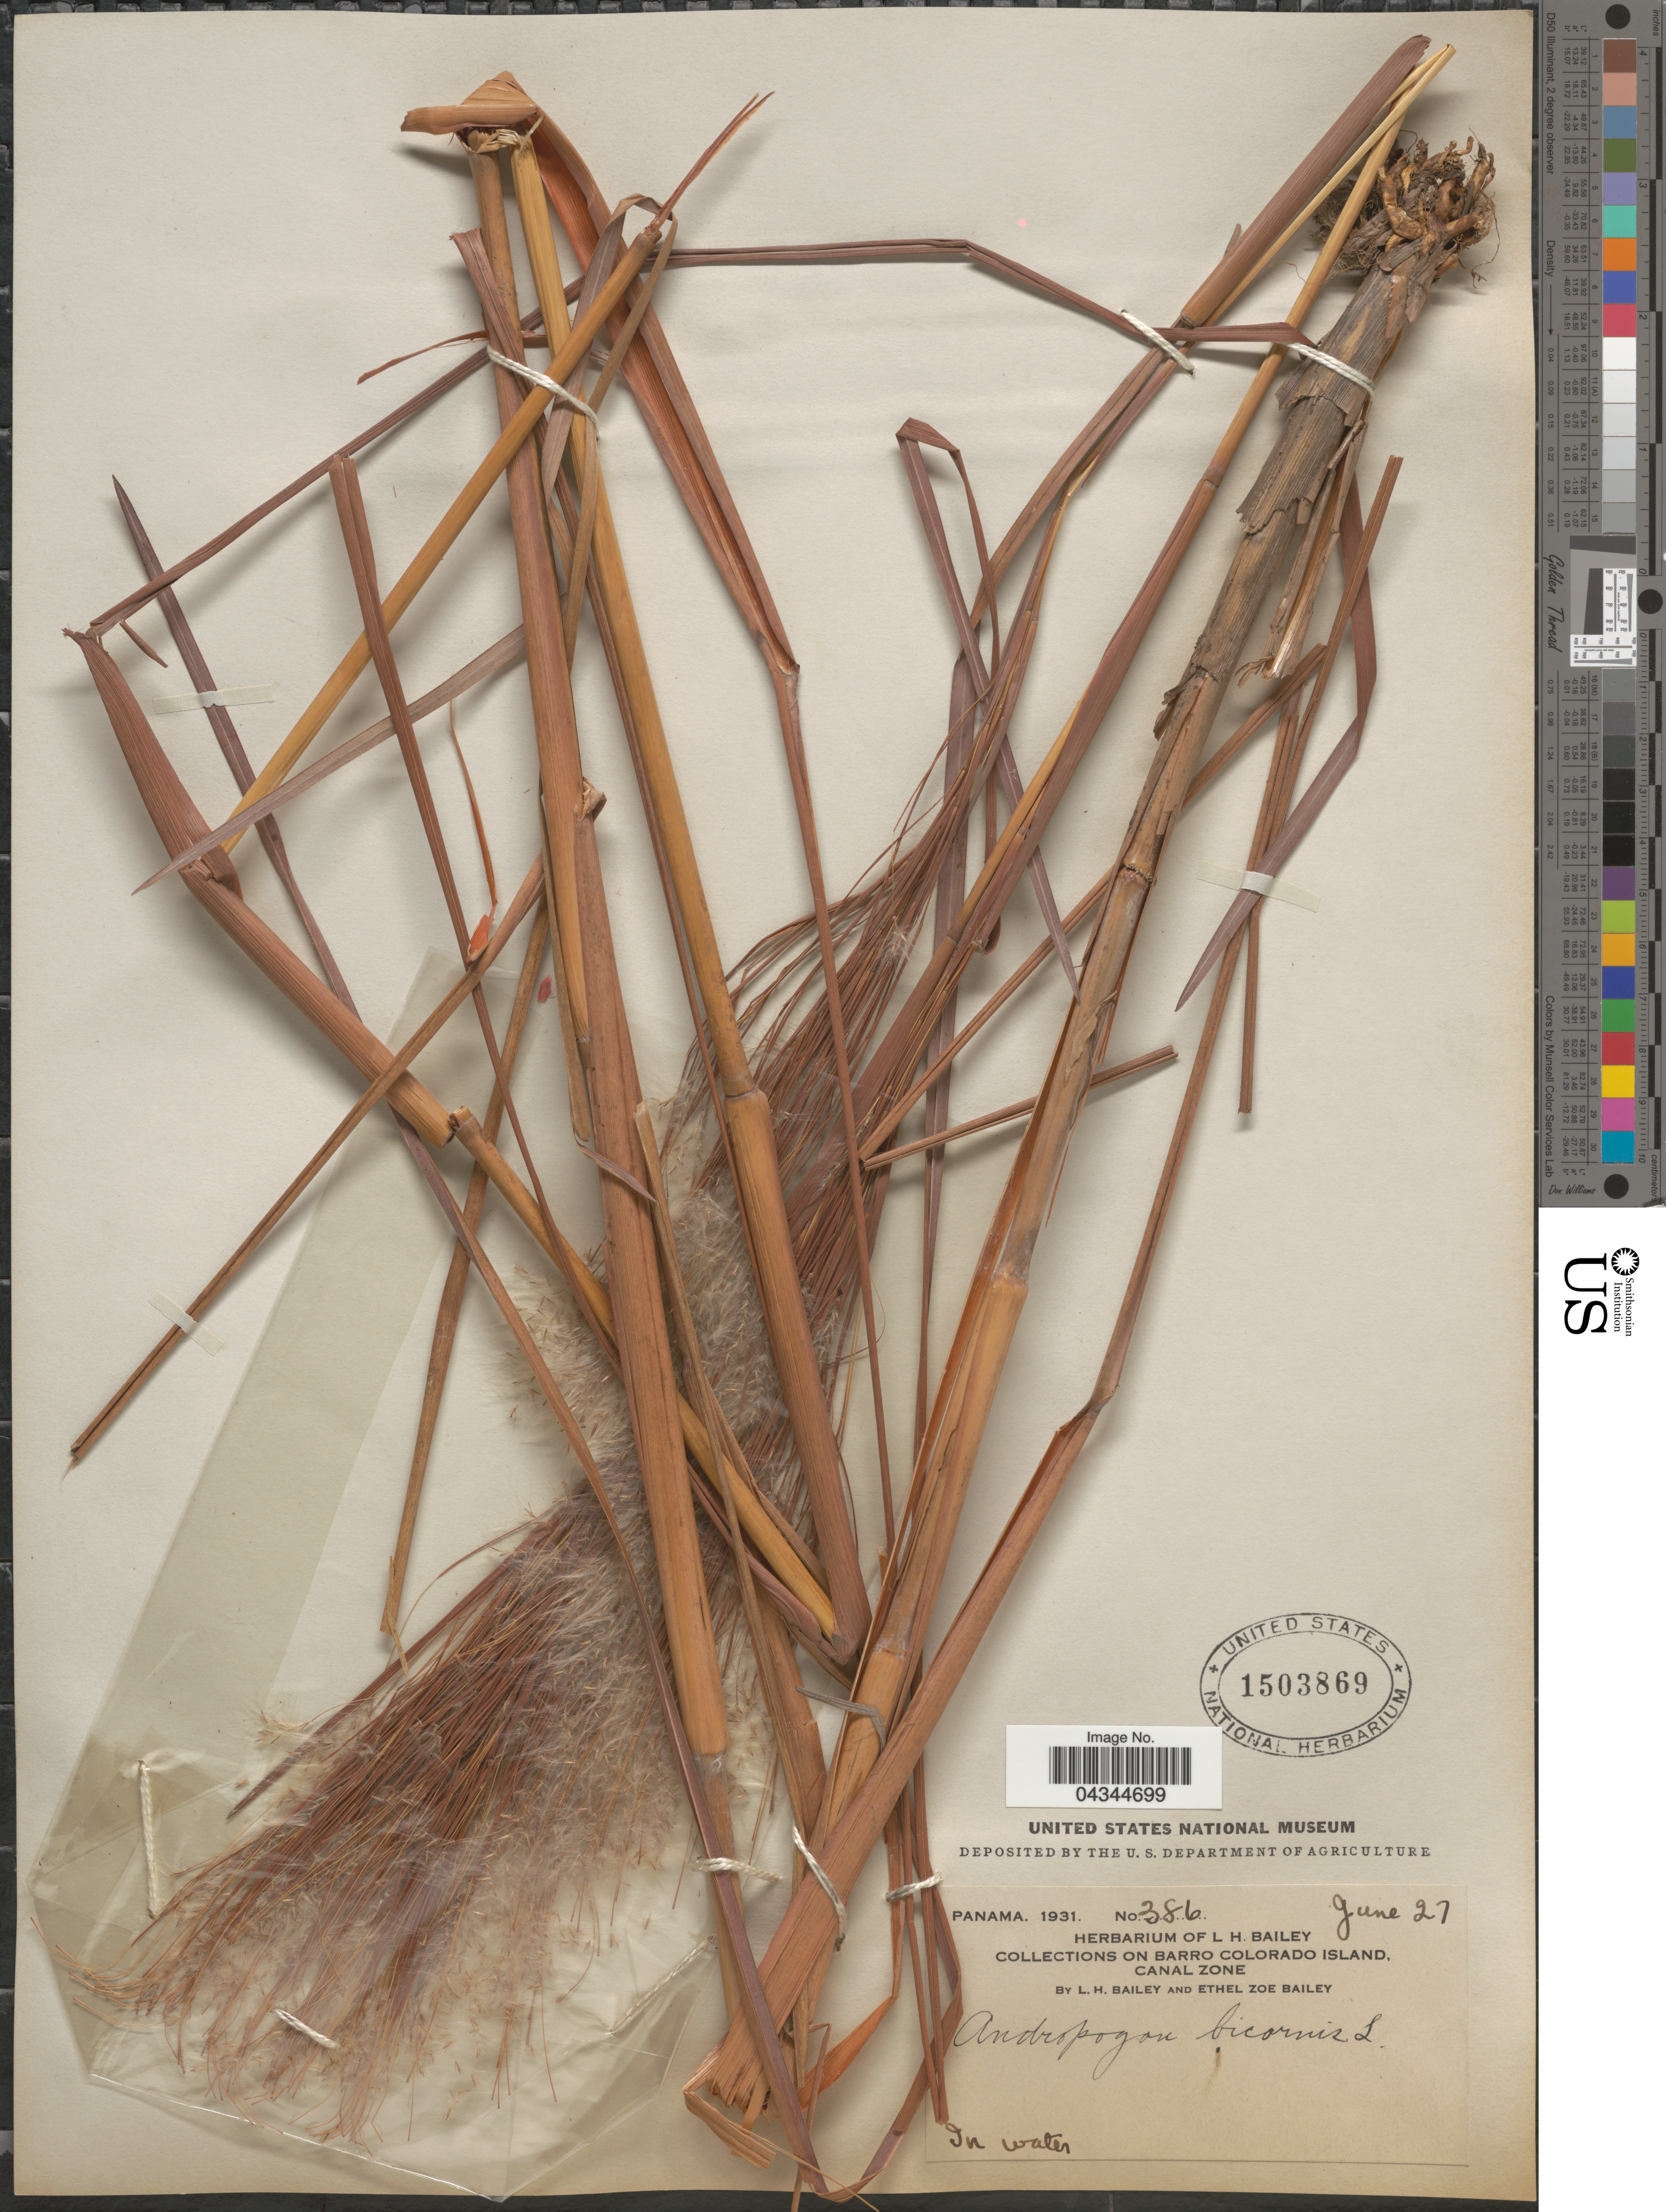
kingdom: Plantae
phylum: Tracheophyta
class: Liliopsida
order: Poales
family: Poaceae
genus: Andropogon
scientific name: Andropogon bicornis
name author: L.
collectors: L. H. Bailey & E. Z. Bailey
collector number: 386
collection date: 1931-06-27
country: Panama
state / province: Colón / Panamá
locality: On Barro Colorado Island, Canal Zone.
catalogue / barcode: US 1503869